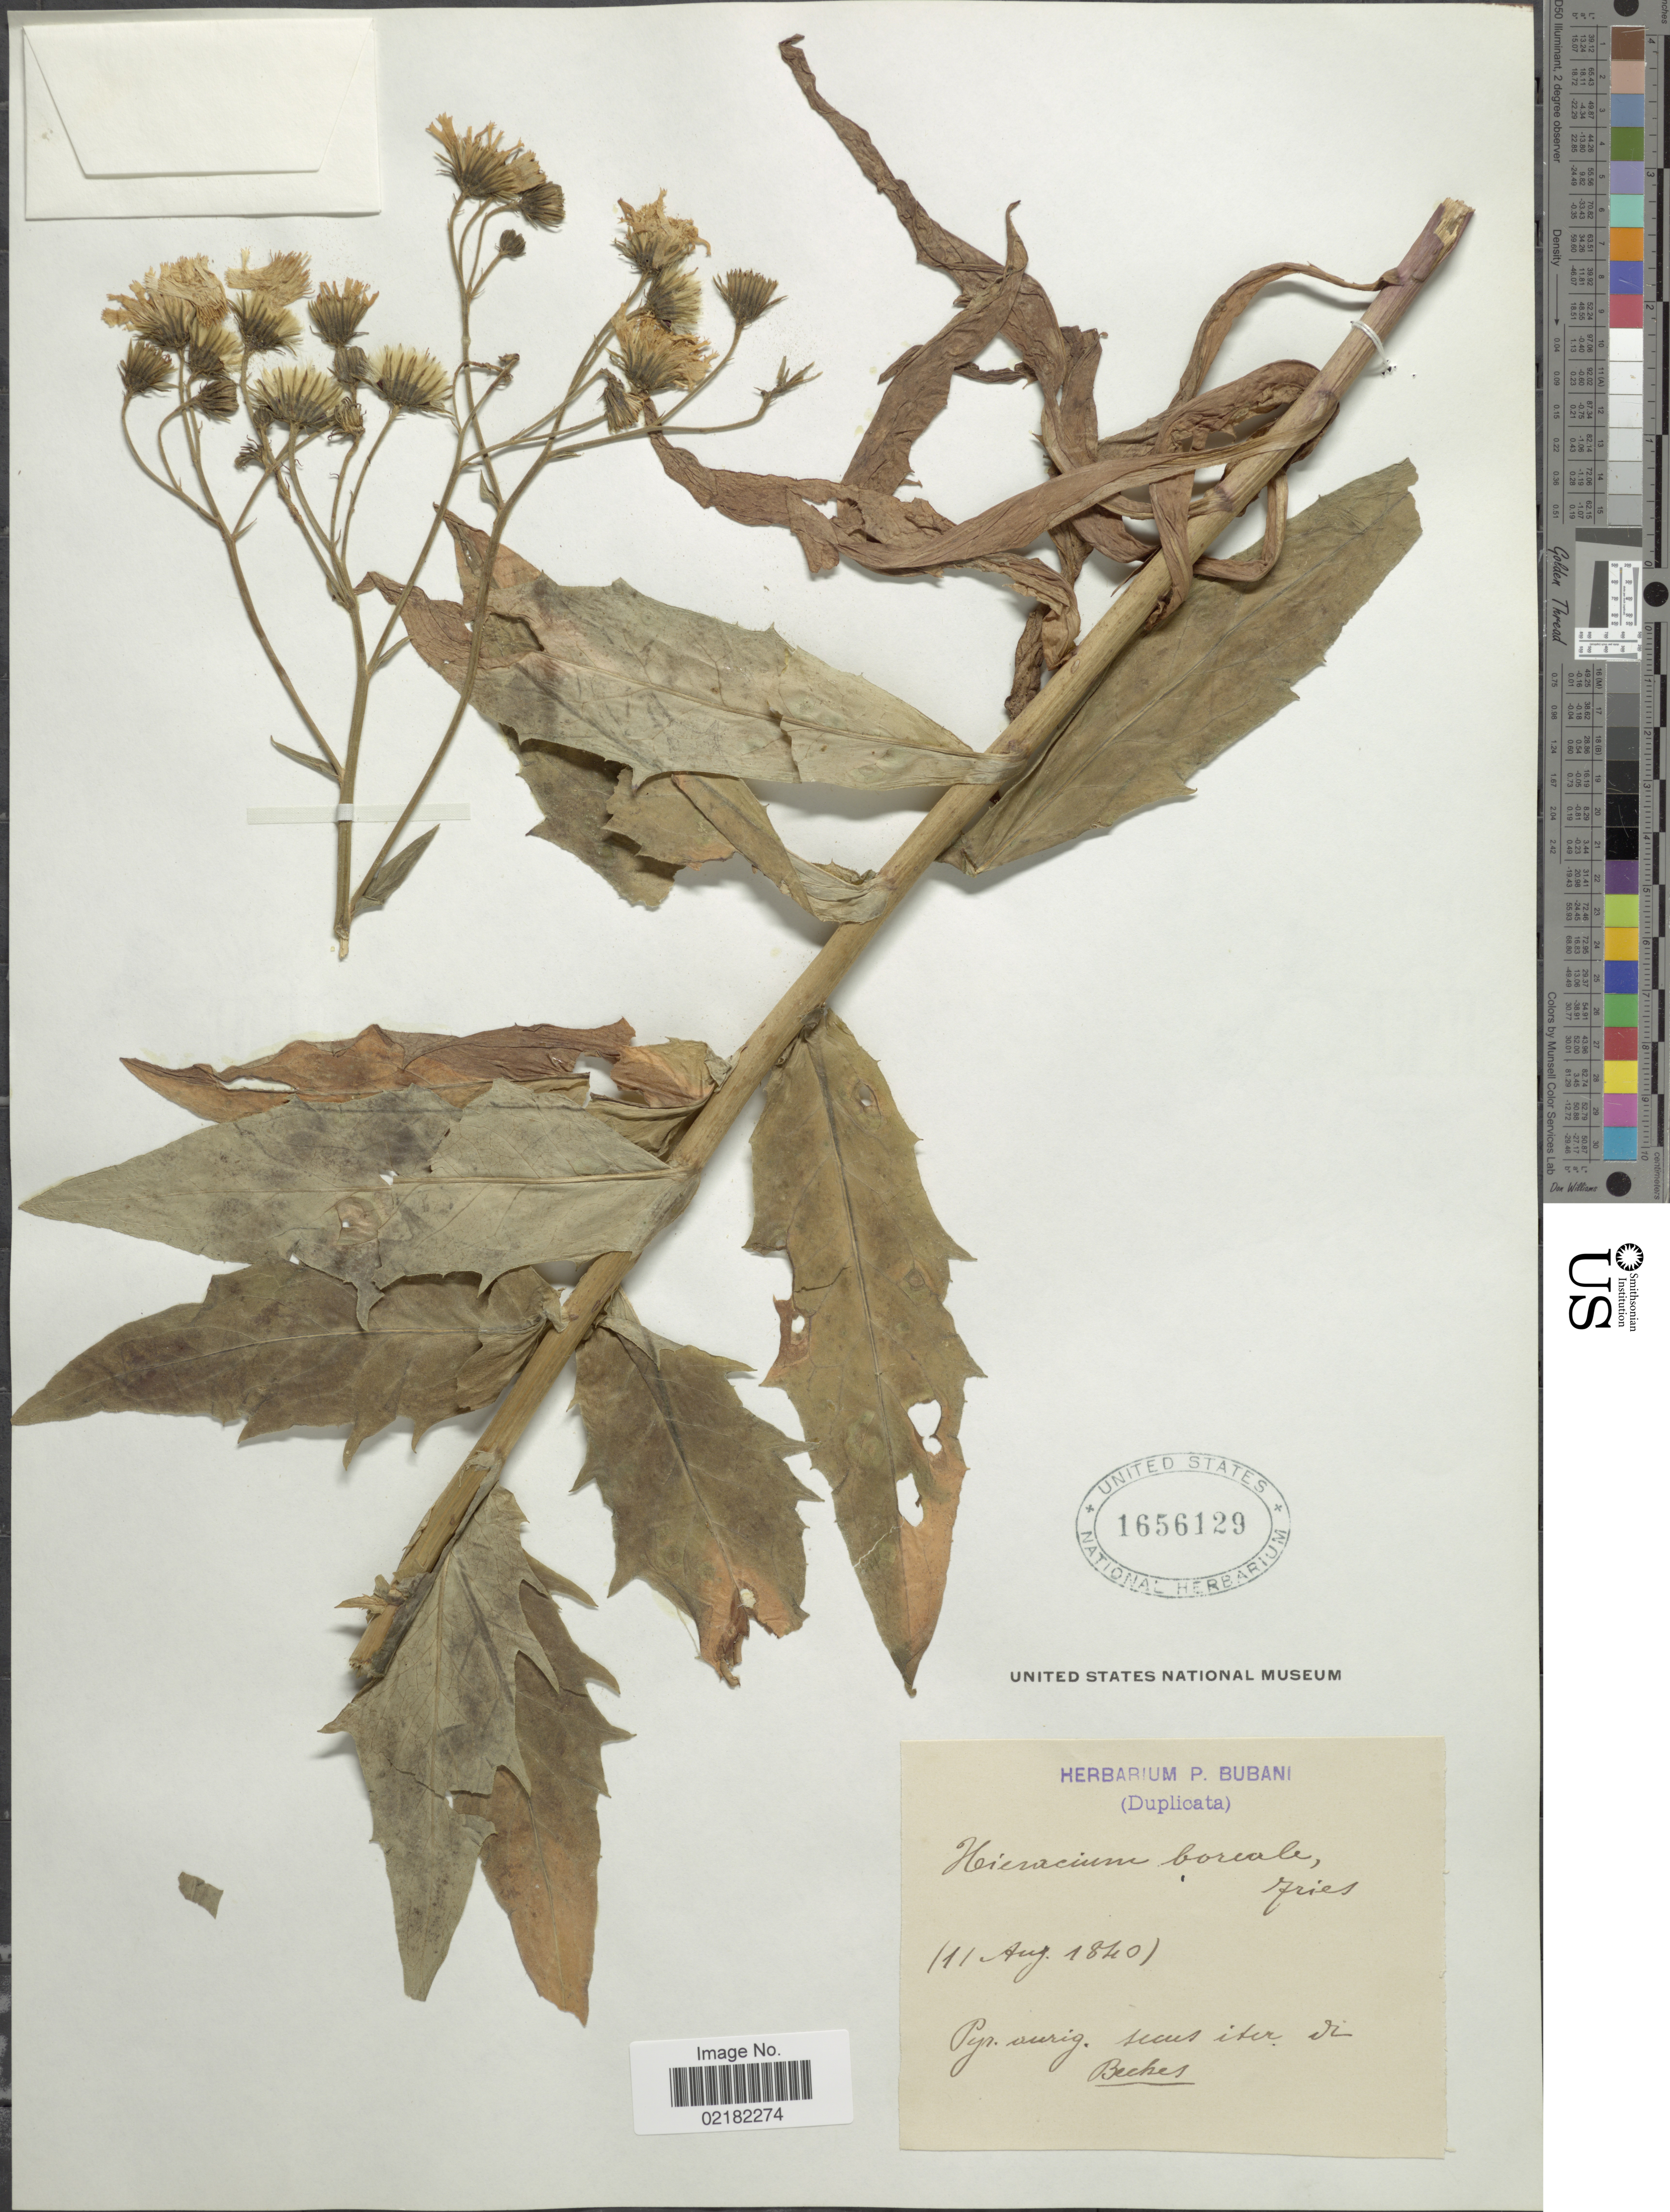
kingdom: Plantae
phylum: Tracheophyta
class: Magnoliopsida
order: Asterales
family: Asteraceae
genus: Hieracium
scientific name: Hieracium sabaudum subsp. boreale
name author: (Fr.) Hayek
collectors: ex herb. P. Bubani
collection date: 1840-08-11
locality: Pyr. aurig. secus iter di Beches. [interpreted]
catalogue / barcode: US 1656129